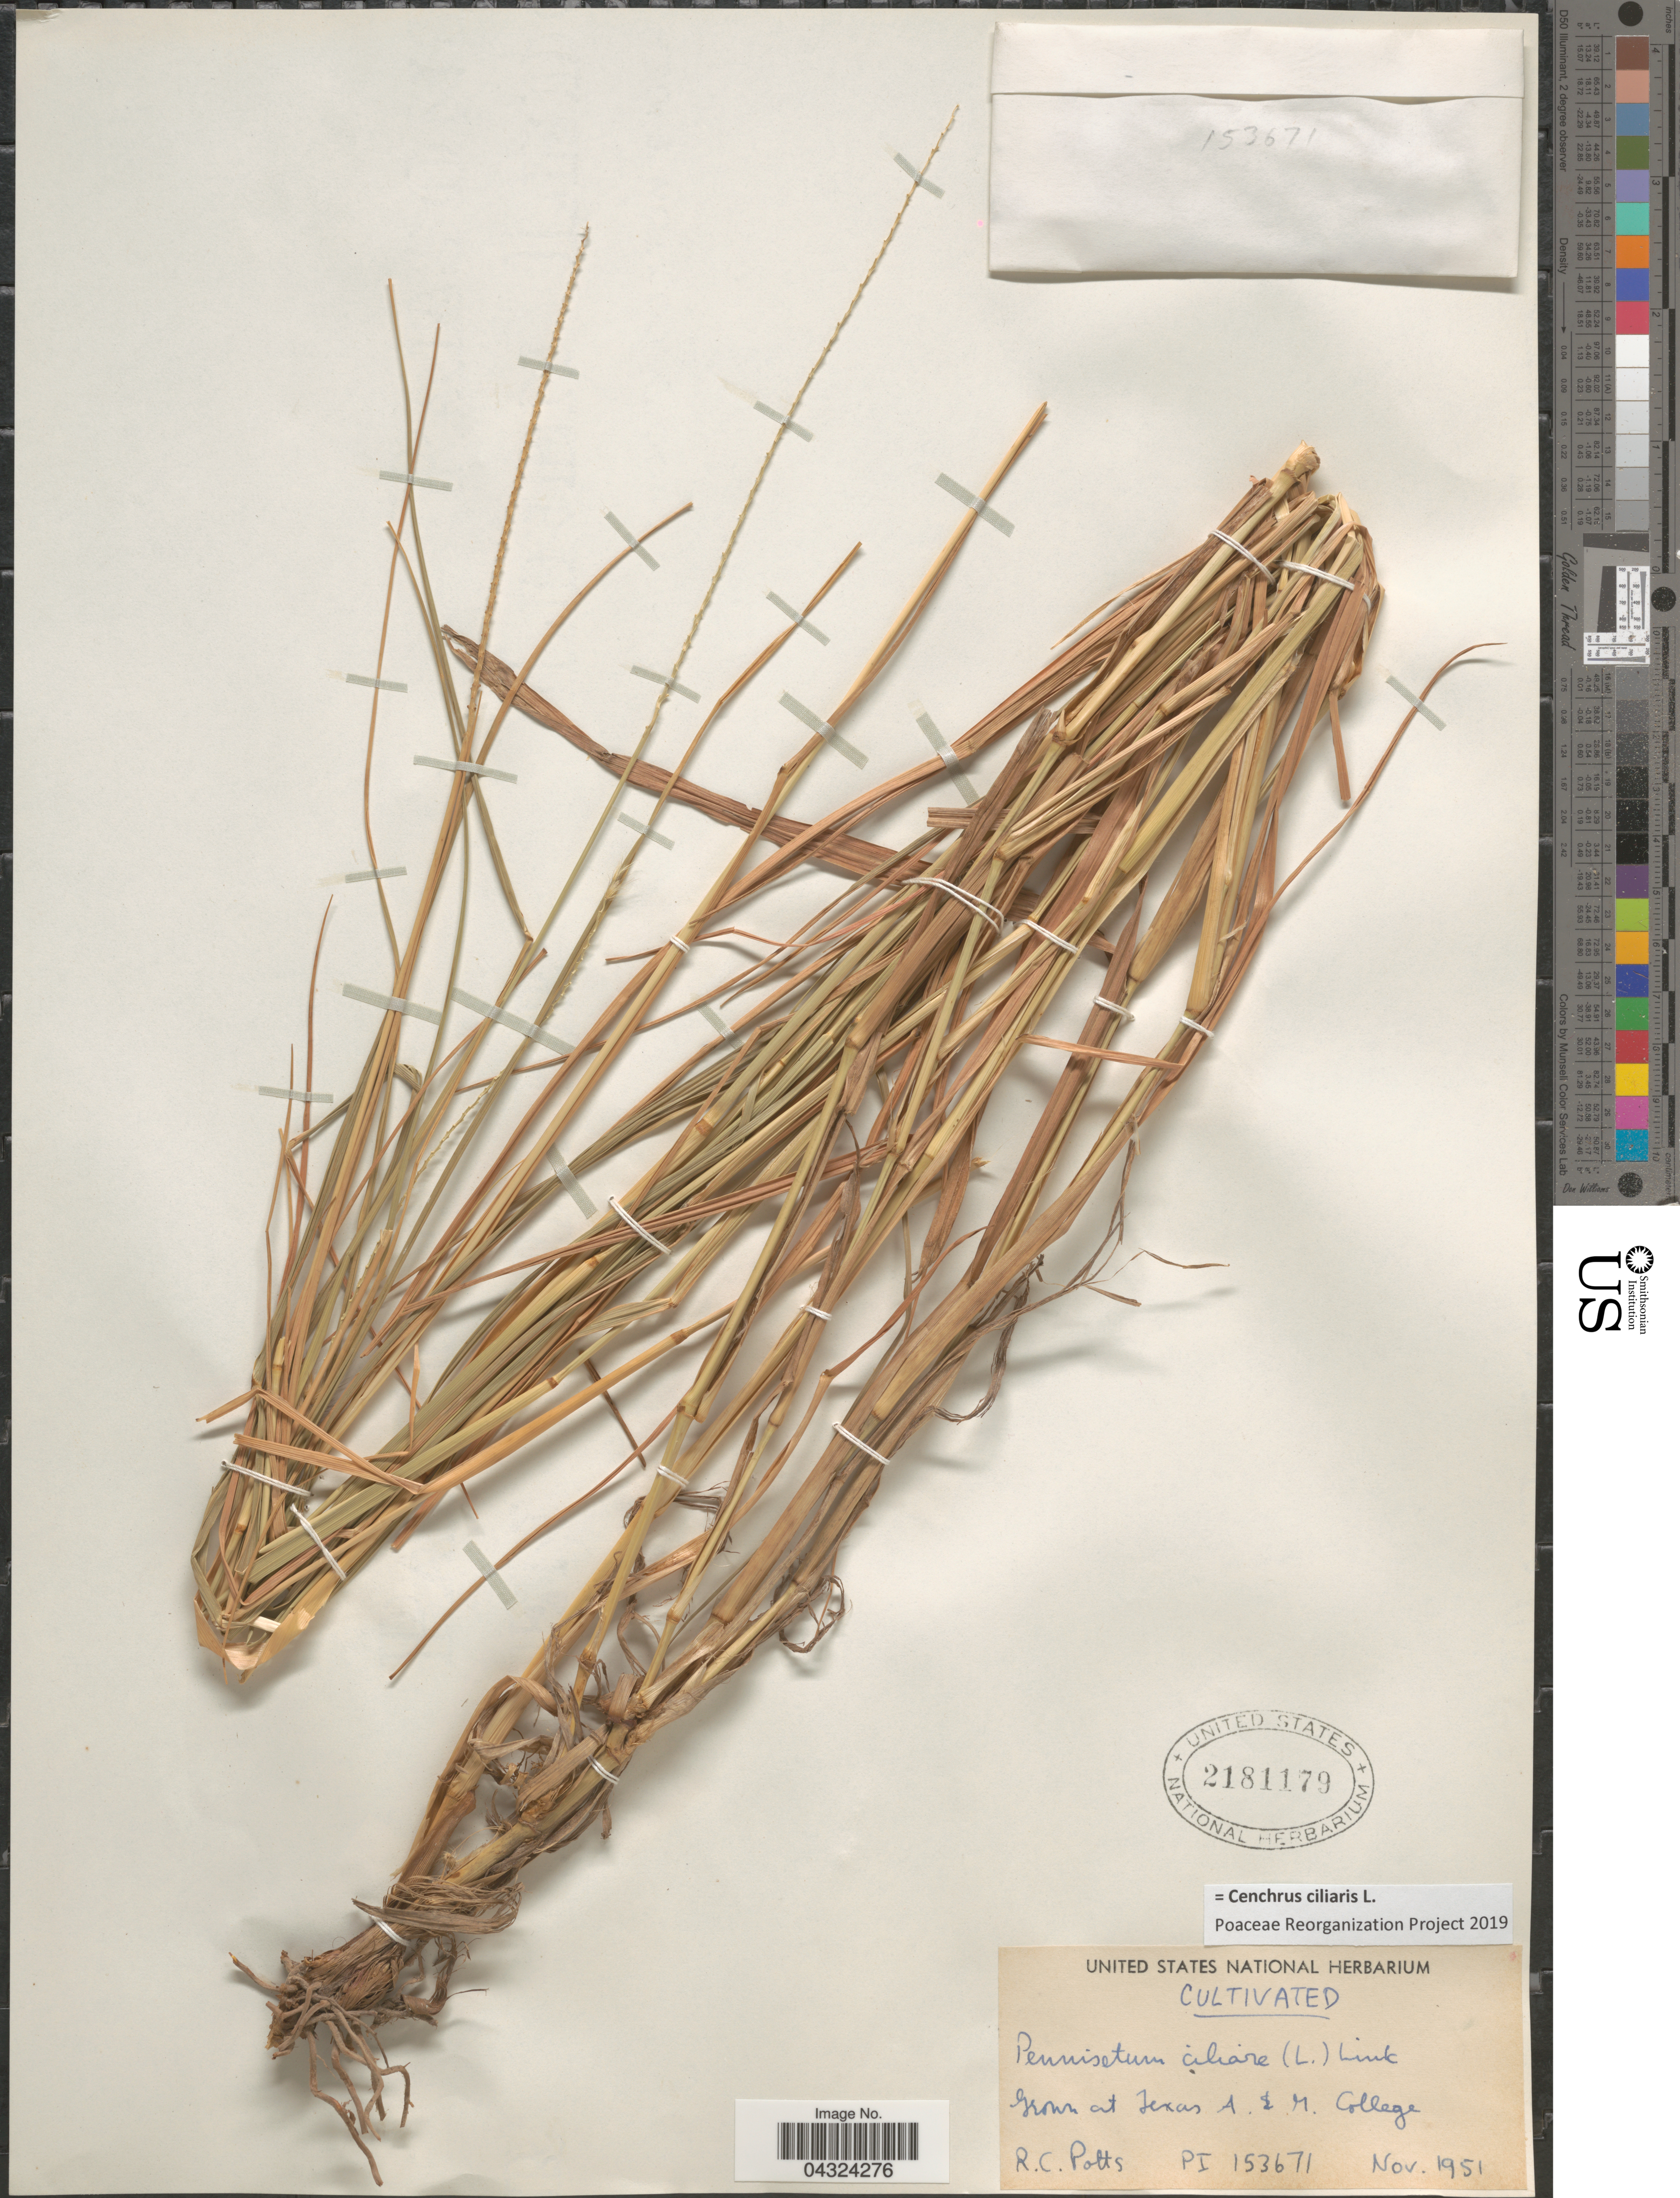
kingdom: Plantae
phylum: Tracheophyta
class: Liliopsida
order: Poales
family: Poaceae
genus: Cenchrus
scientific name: Cenchrus ciliaris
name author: L.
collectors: R. Potts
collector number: PI 153671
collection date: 1951-11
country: United States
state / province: Texas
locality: Grown at Texas A. & M. College.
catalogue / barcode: US 2181179